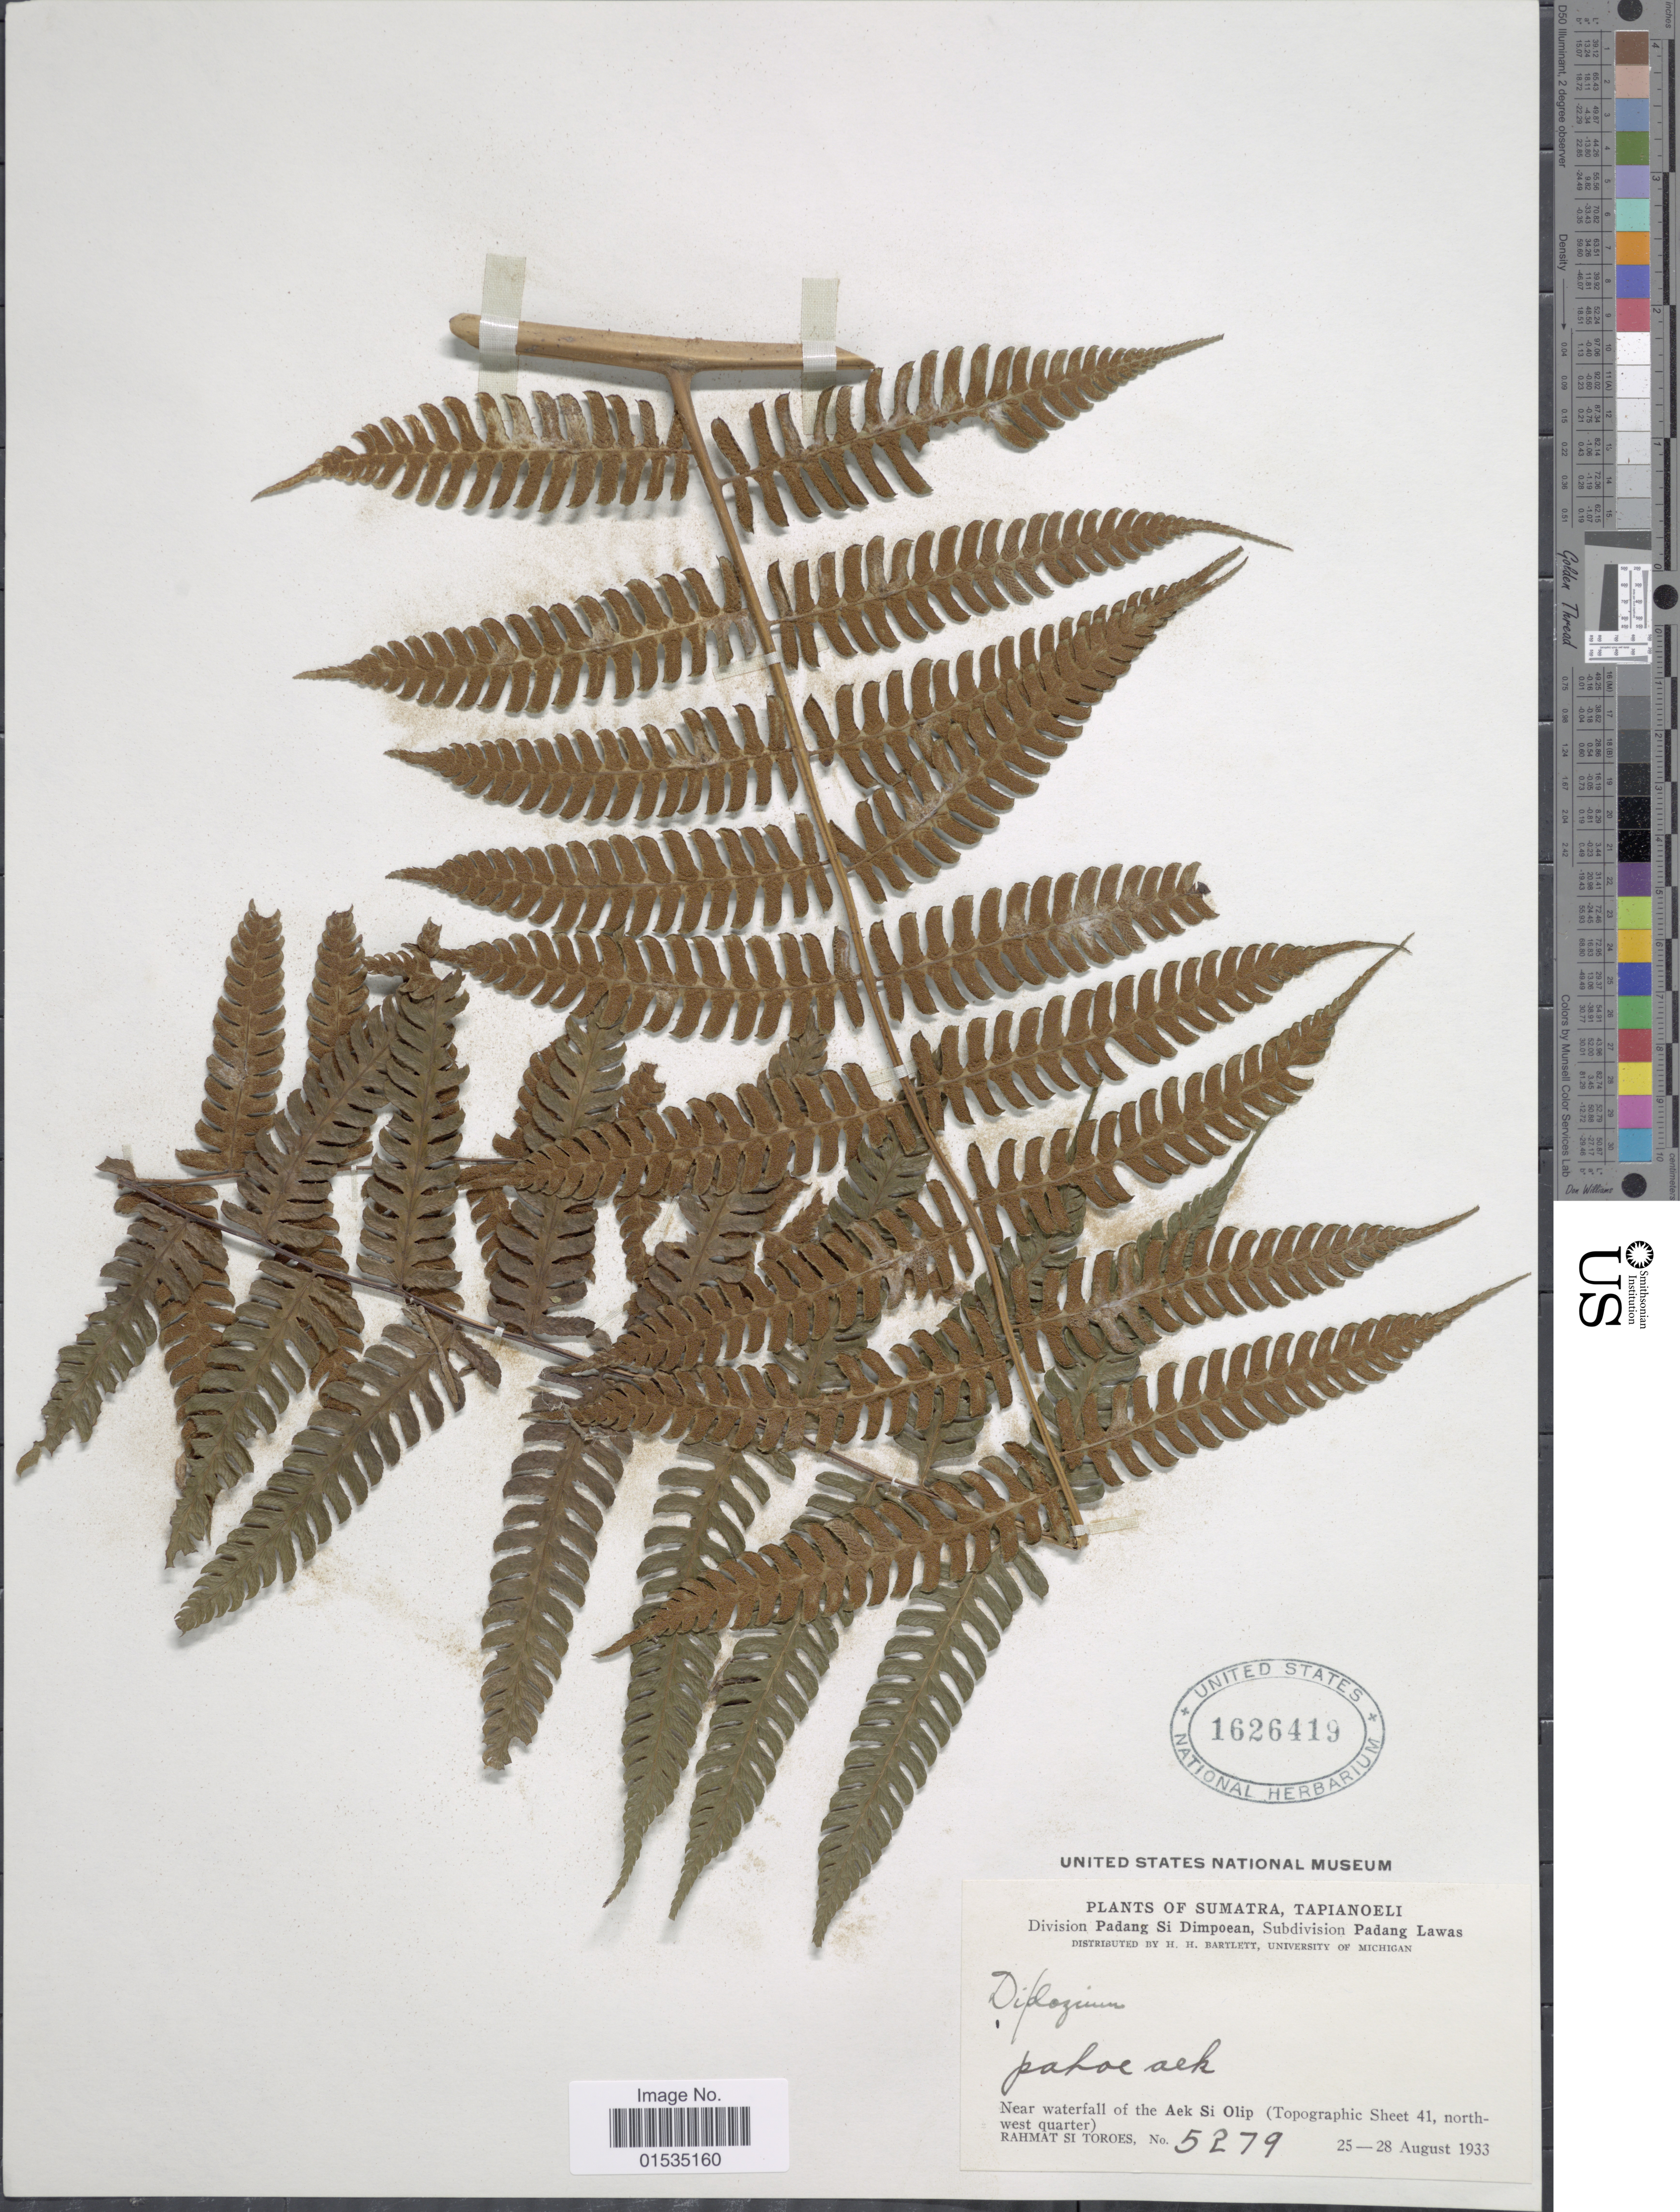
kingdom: Plantae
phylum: Tracheophyta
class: Polypodiopsida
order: Polypodiales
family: Athyriaceae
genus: Diplazium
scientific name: Diplazium polypodioides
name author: Blume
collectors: Rahmat Si Boeea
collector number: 5279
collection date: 1933-08-25/1933-08-28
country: Indonesia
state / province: Sumatra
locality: Tapianoeli, Division Padang Si Dimpoean, Subdivision Padang Lawas, Pahoe aek, Near waterfall of the Aek Si Olip (Topographic Sheet 41, northwest quarter)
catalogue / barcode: US 1626419